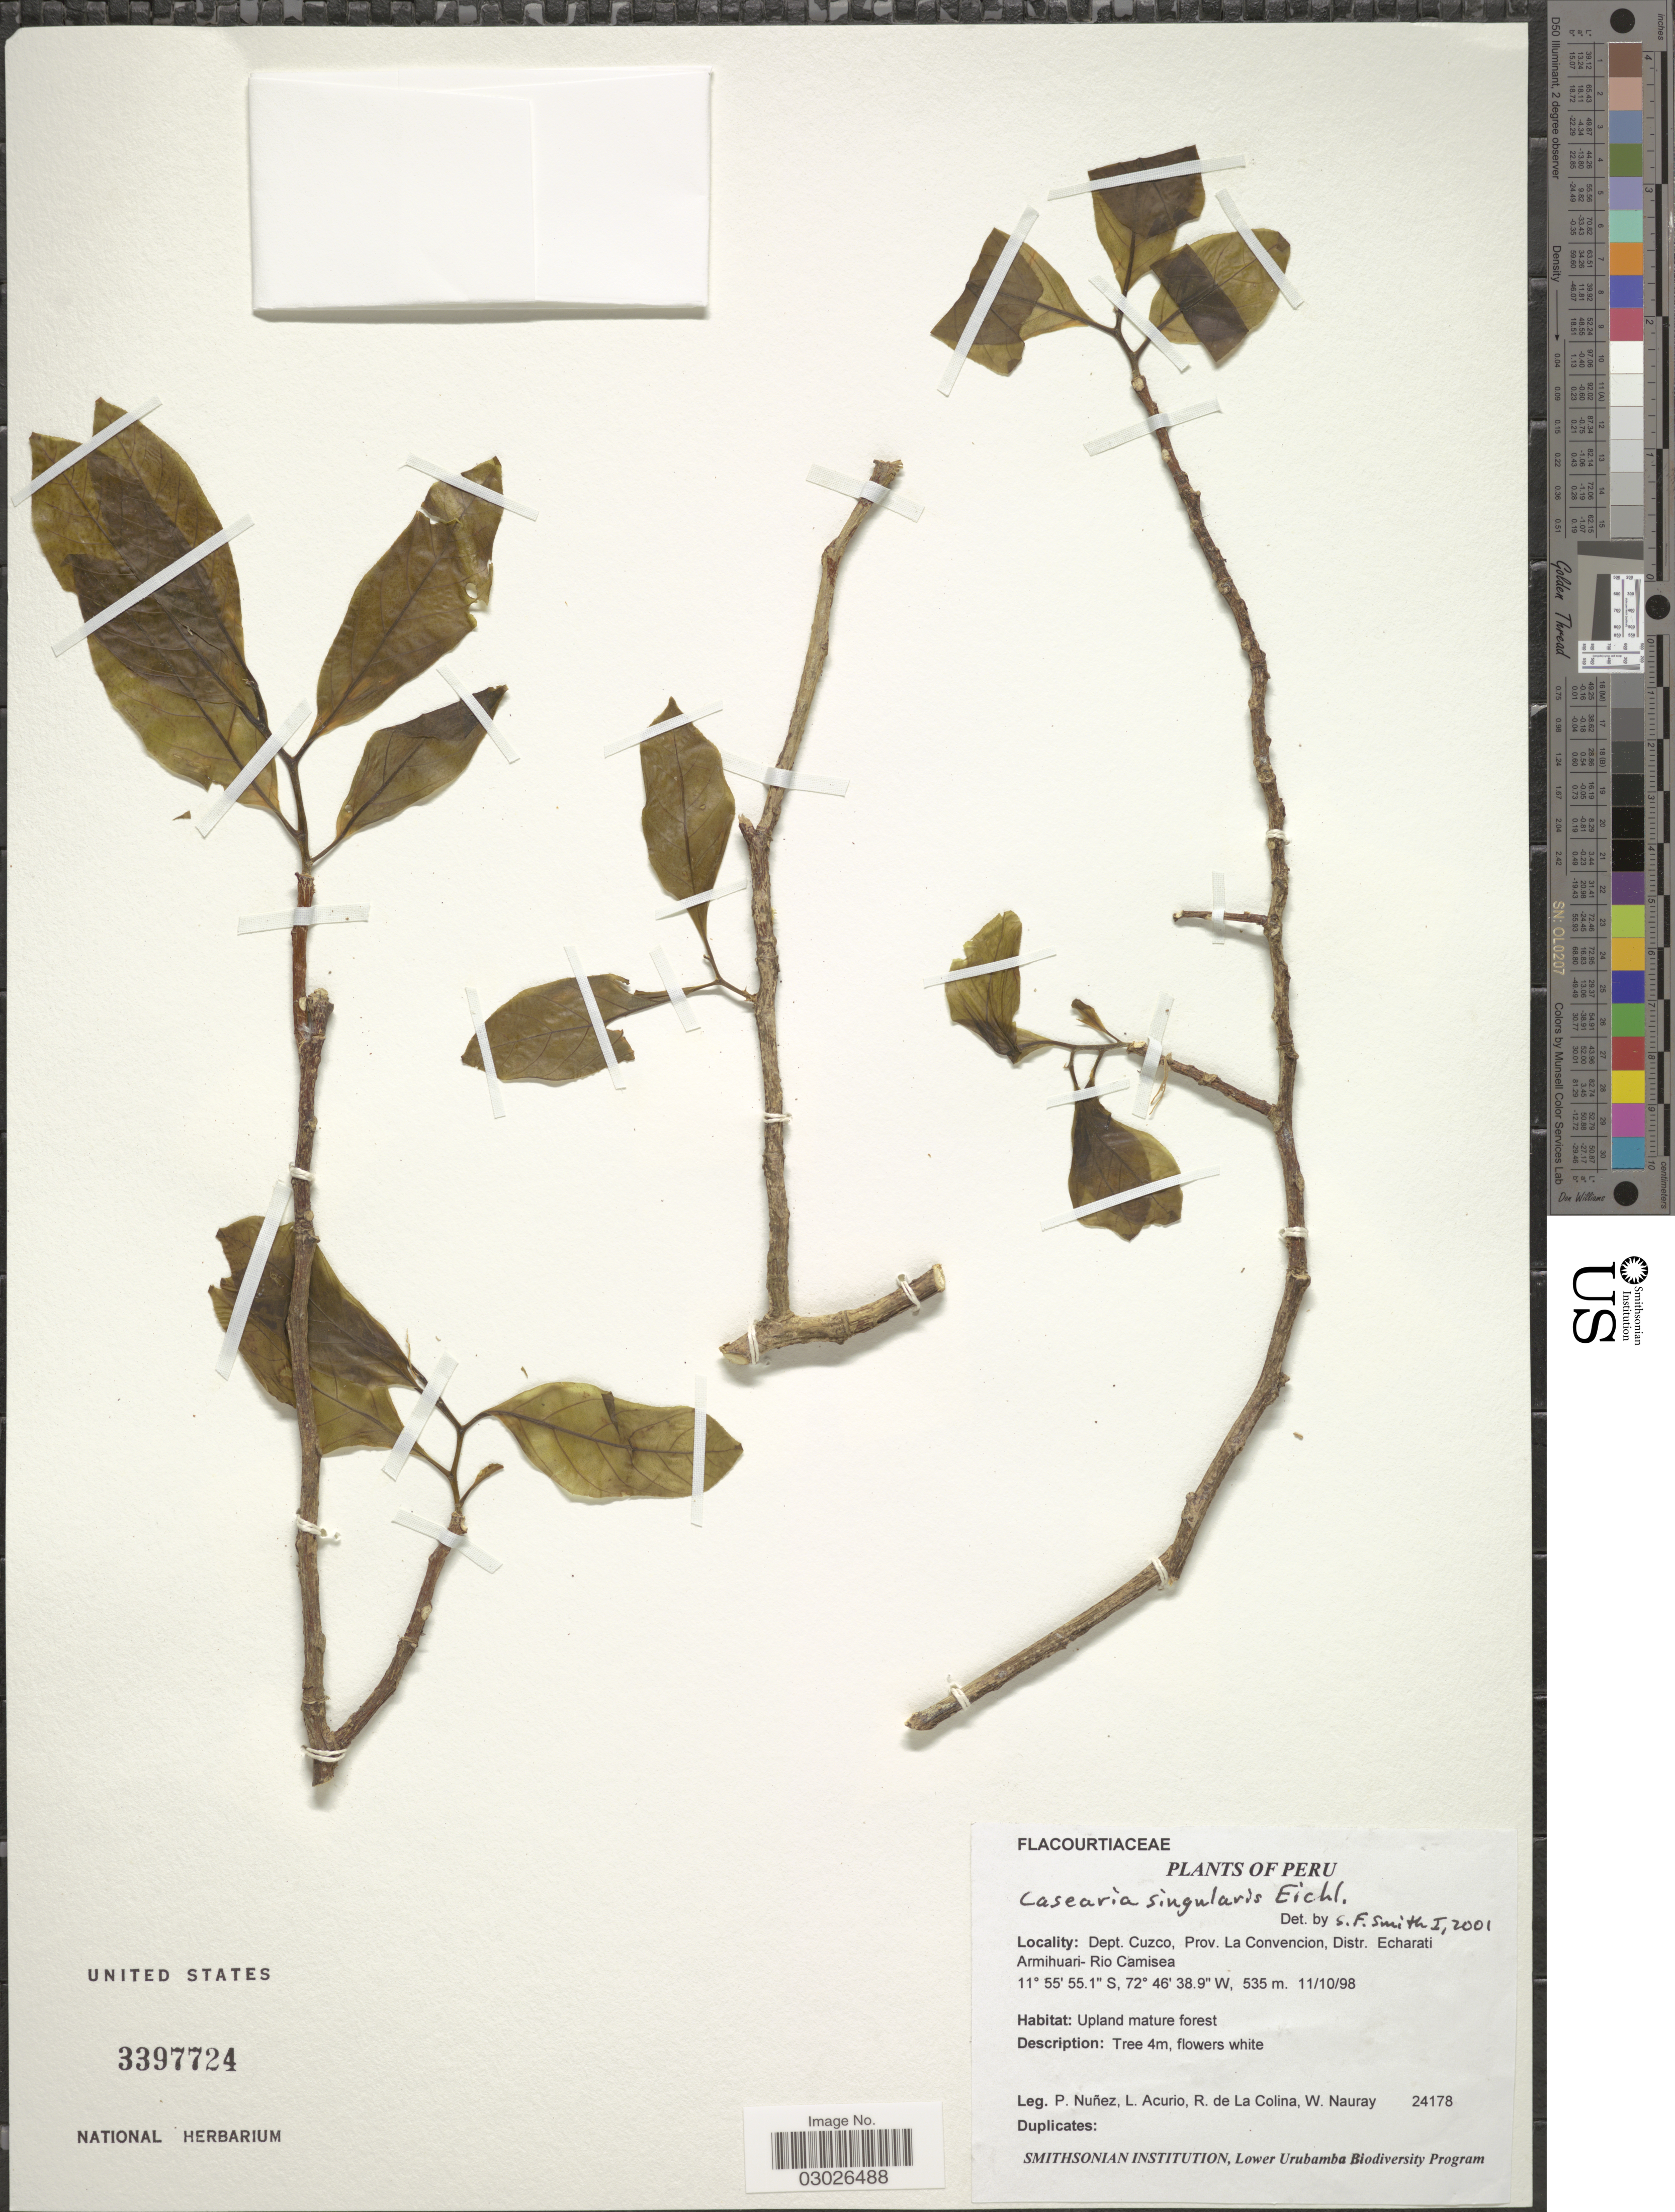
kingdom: Plantae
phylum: Tracheophyta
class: Magnoliopsida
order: Malpighiales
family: Salicaceae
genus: Casearia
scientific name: Casearia singularis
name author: Eichler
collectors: P. Nuñez V., L. Acurio, R. de La Colina & W. Nauray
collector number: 24178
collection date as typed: Transcribed d/m/y: 11/10/98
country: Peru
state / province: Cusco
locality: Dept. Cuzco, Prov. La Convencion, Distr. Echarati Armihuari-Rio Camisea.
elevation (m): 535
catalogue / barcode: US 3397724